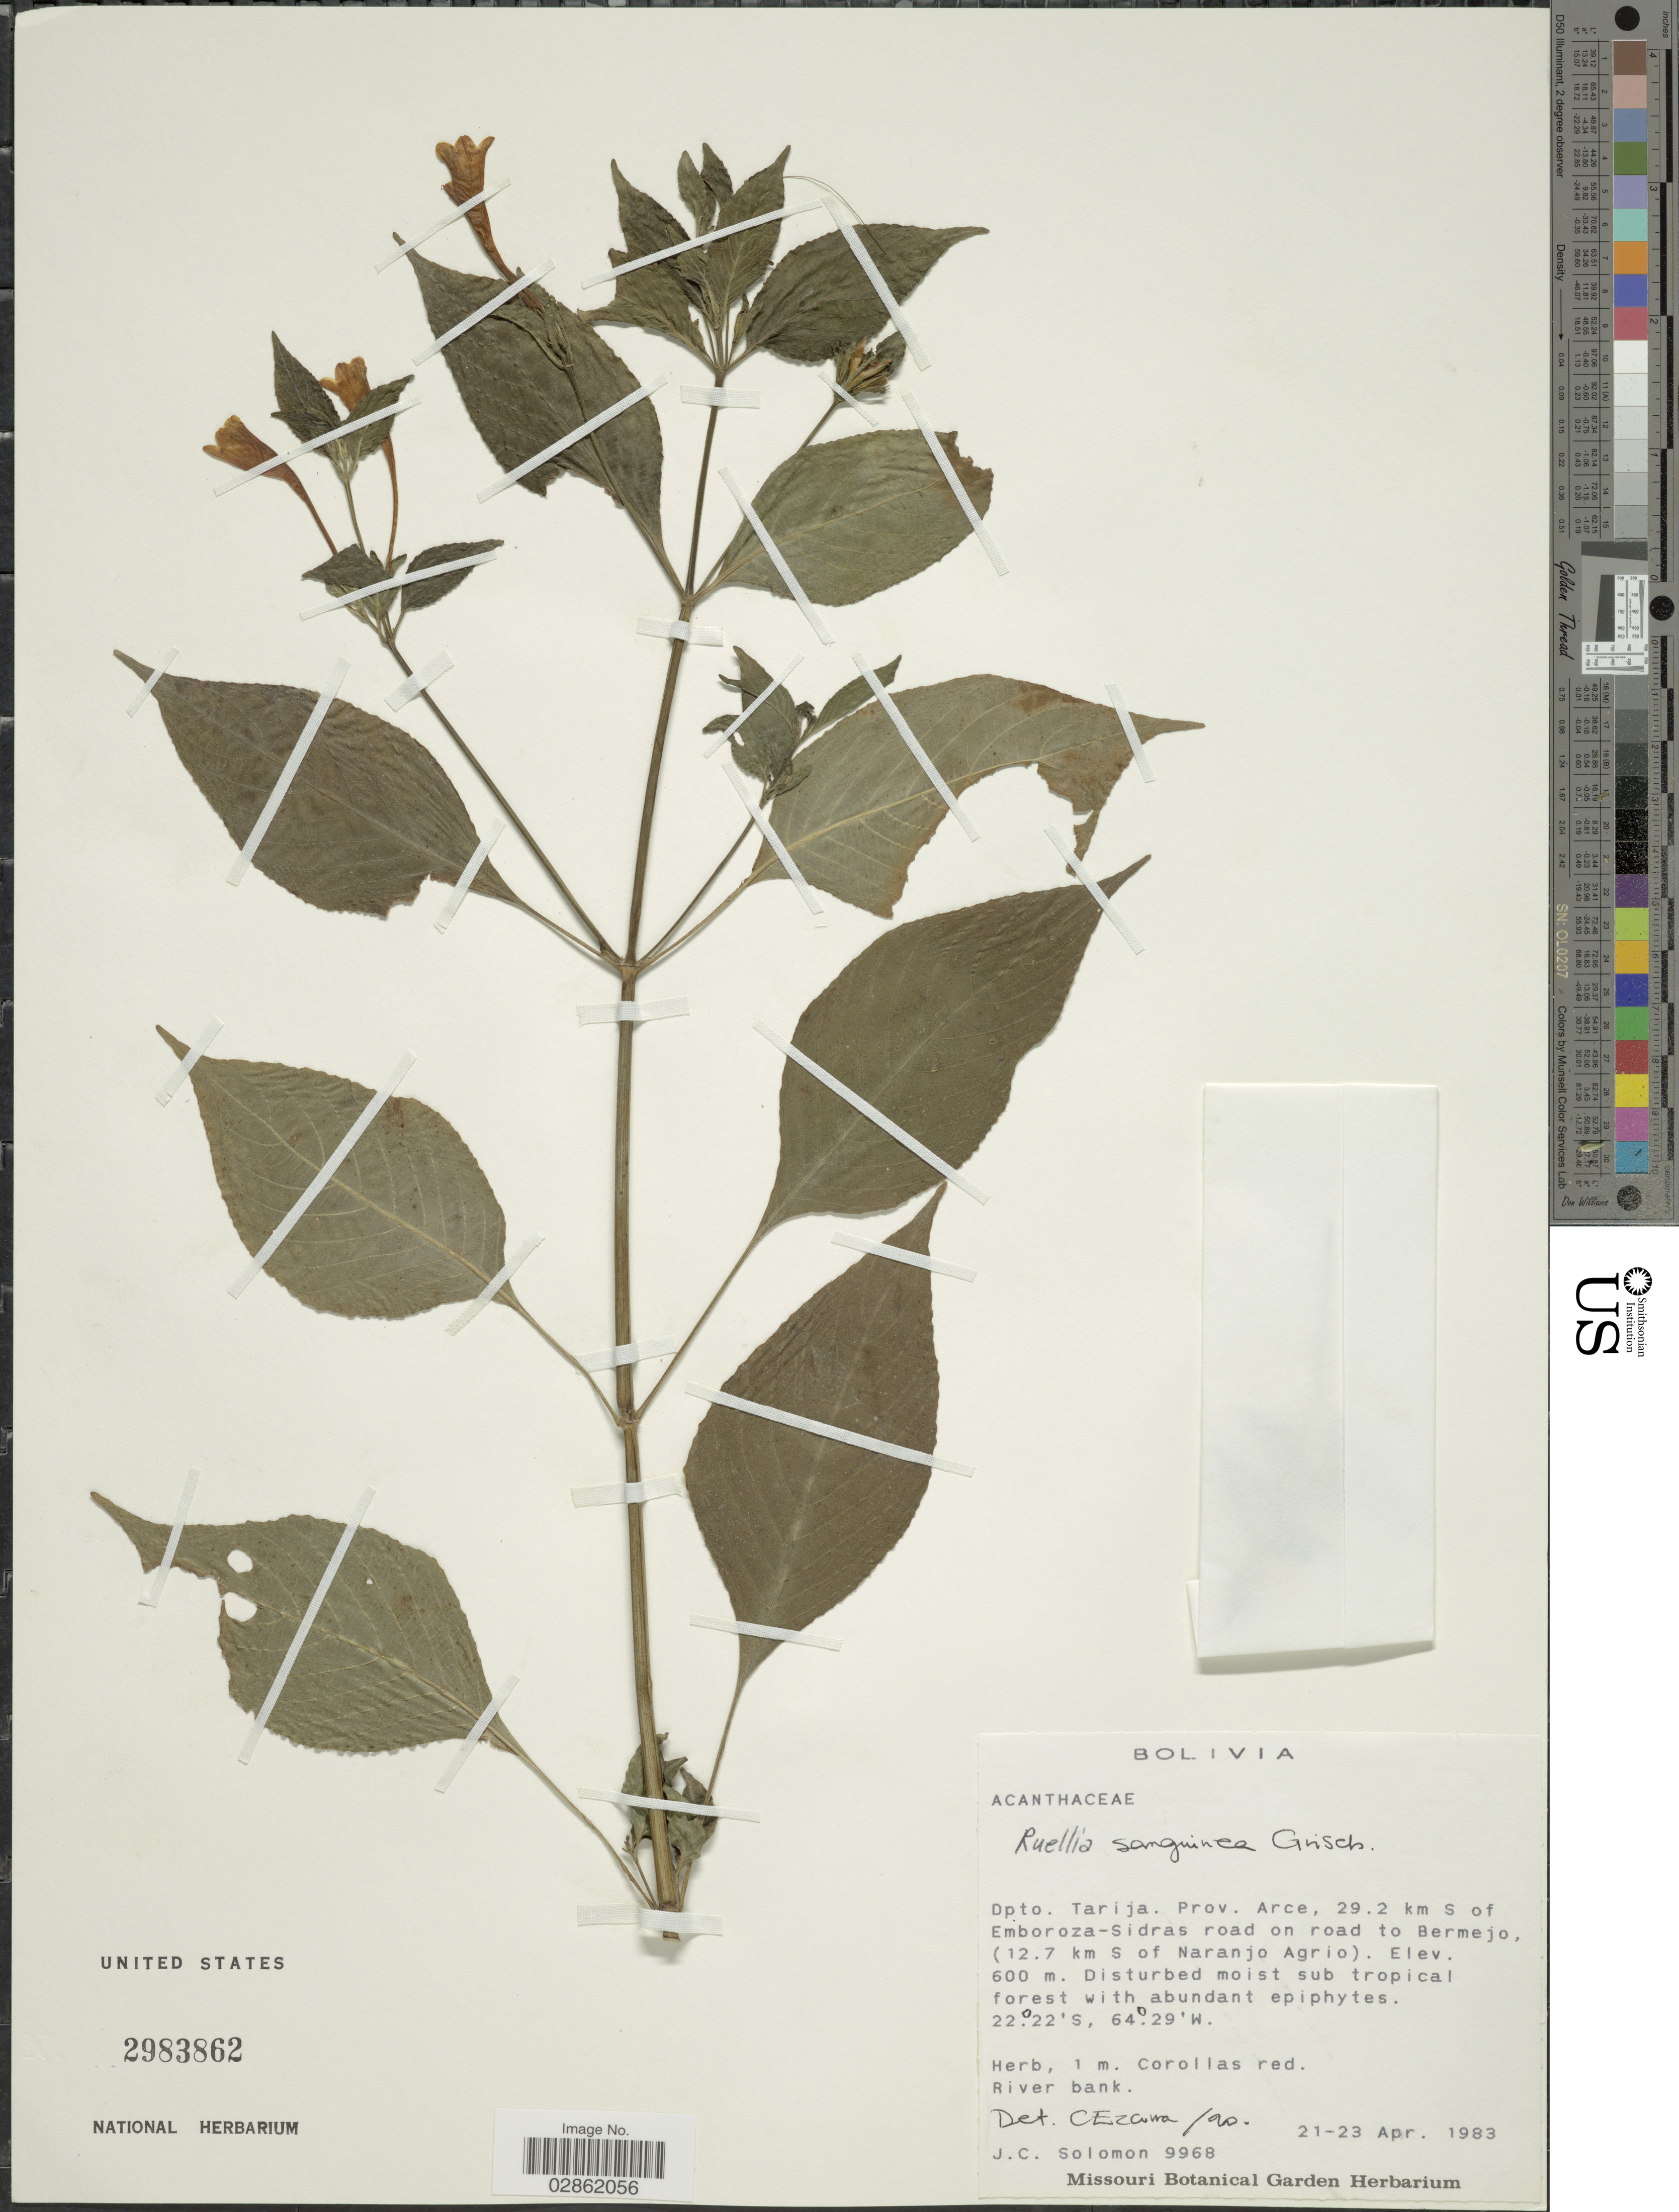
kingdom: Plantae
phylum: Tracheophyta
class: Magnoliopsida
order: Lamiales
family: Acanthaceae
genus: Ruellia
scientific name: Ruellia sanguinea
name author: Griseb.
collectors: J. C. Solomon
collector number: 9968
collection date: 1983-04-21/1983-04-23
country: Bolivia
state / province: Tarija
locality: Prov. Arce, 29.2 km S of Emboroza-Sidras road on road to Bermejo, (12.7 km S of Naranjo Agrio).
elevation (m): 600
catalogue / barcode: US 2983862